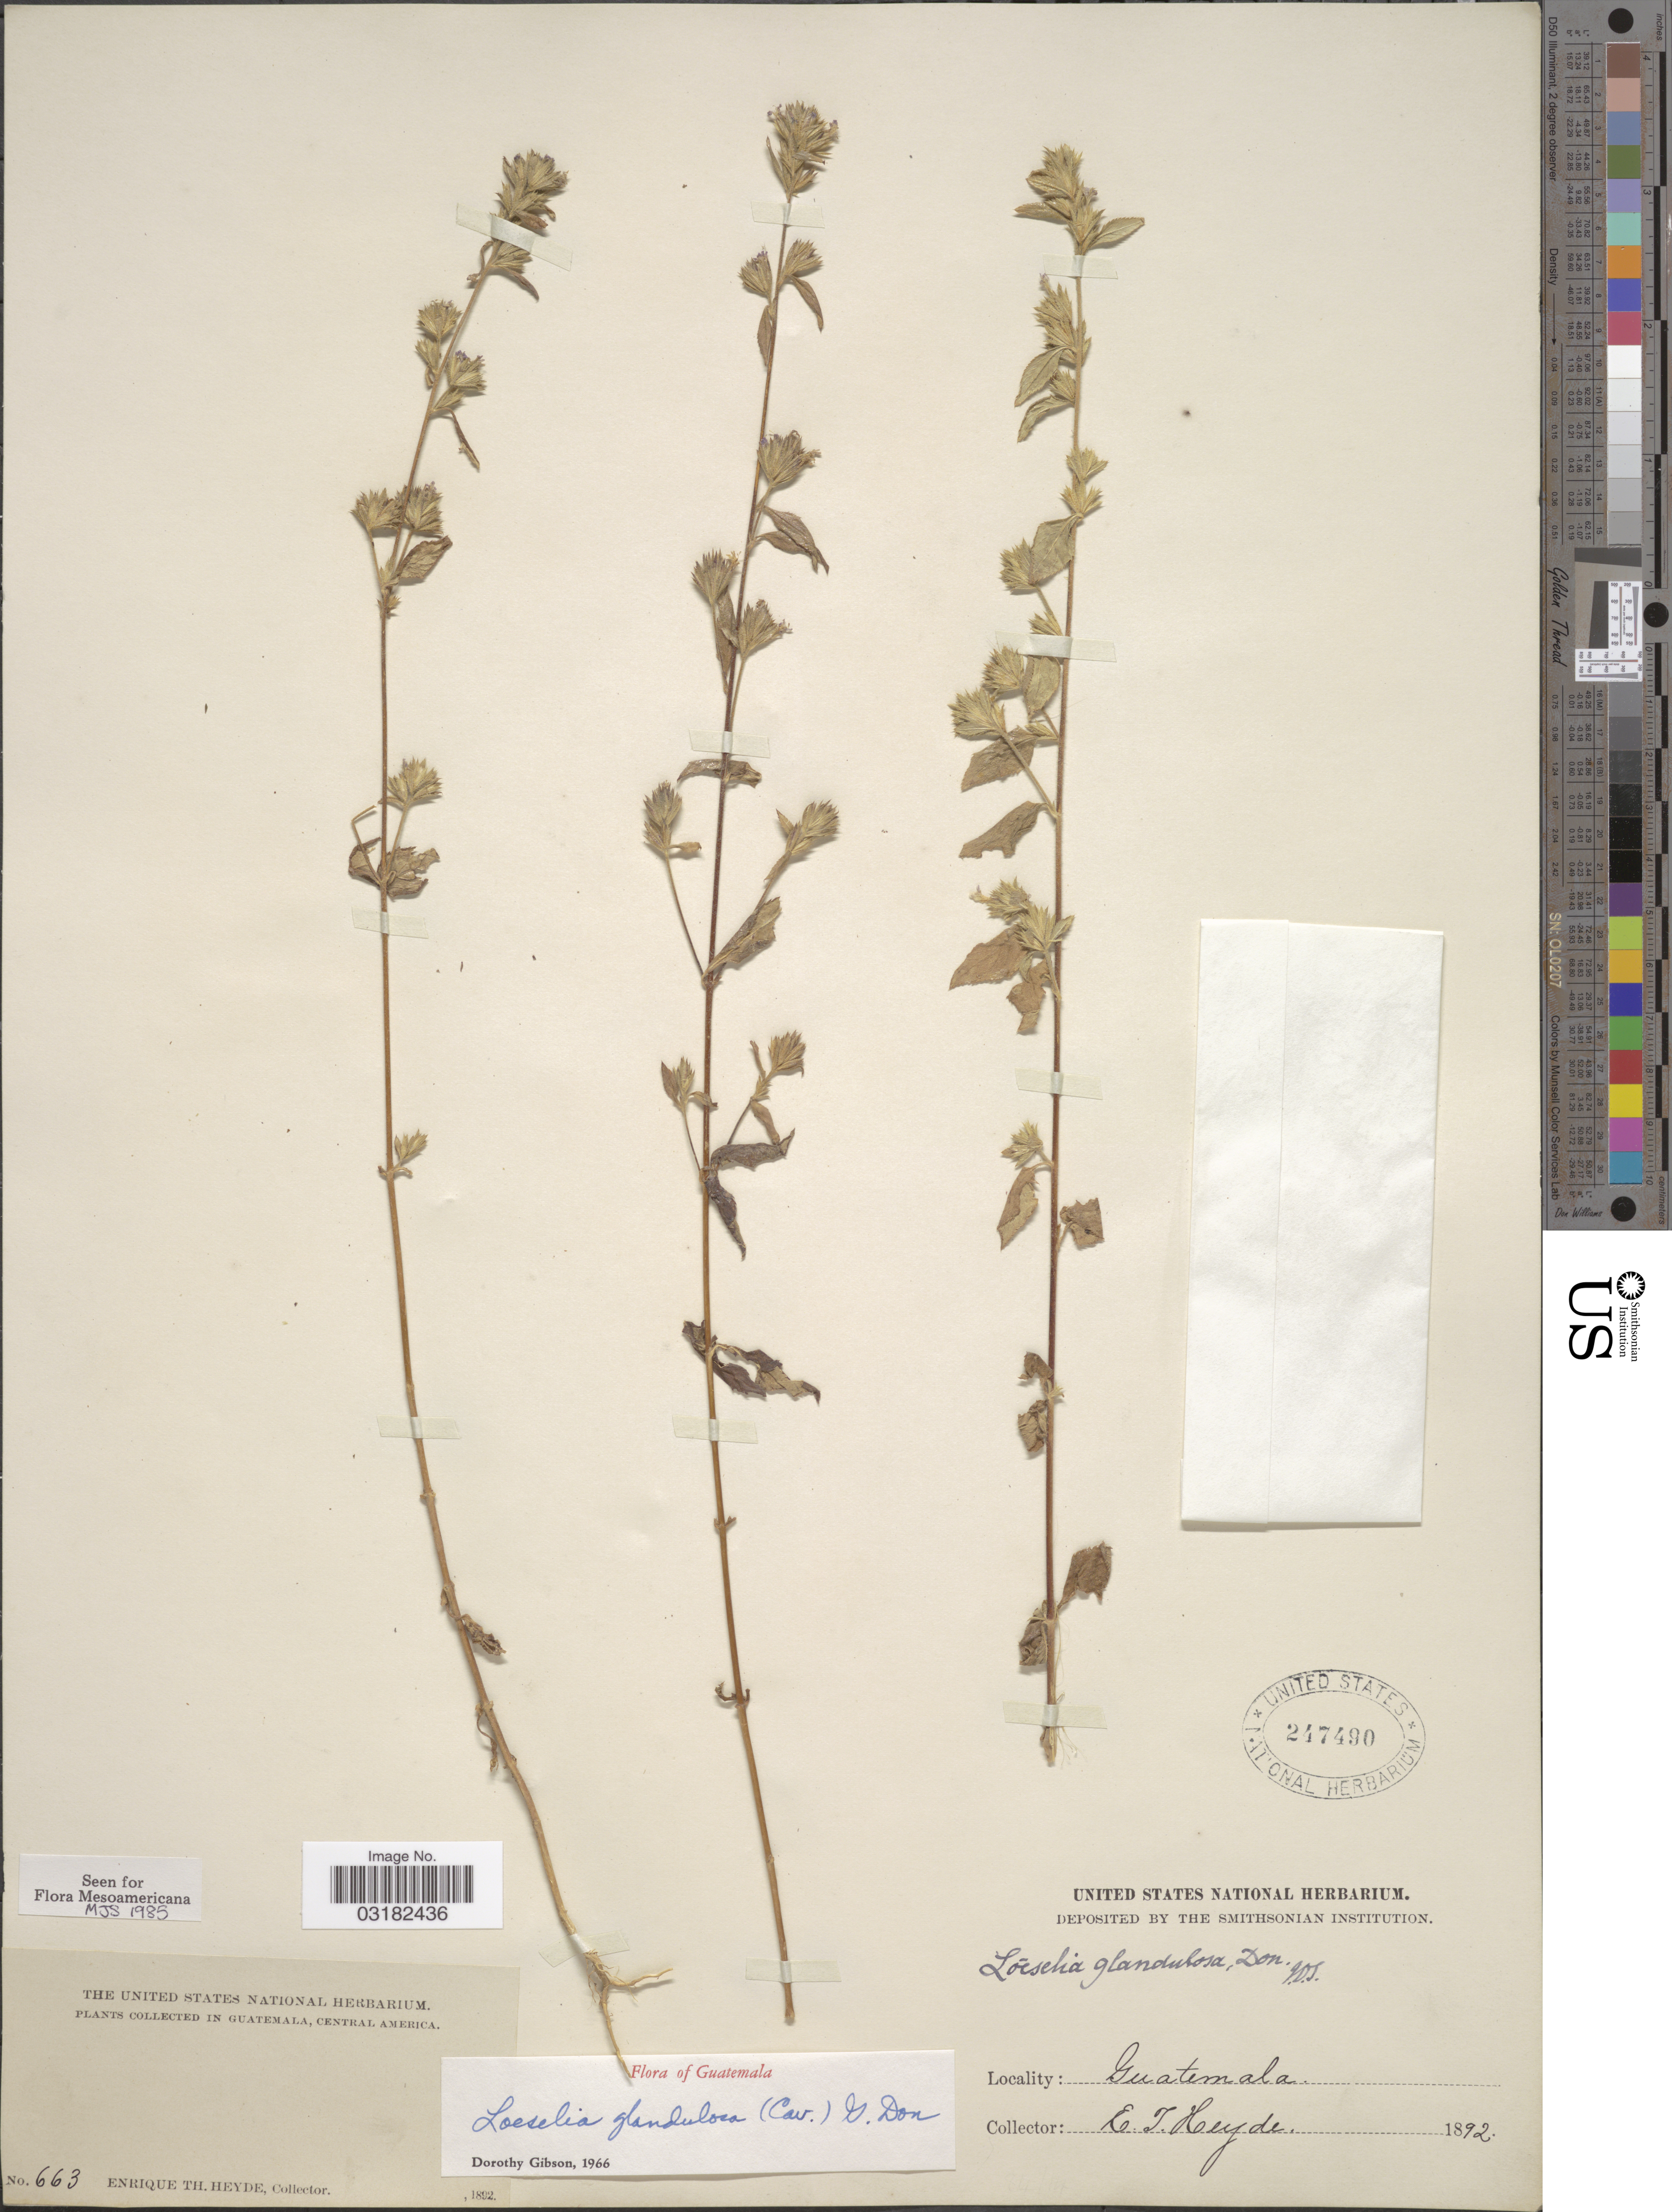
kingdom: Plantae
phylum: Tracheophyta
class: Magnoliopsida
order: Ericales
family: Polemoniaceae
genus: Loeselia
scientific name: Loeselia glandulosa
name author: (Cav.) G. Don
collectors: E. T. Heyde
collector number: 663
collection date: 1892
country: Guatemala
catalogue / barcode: US 247490